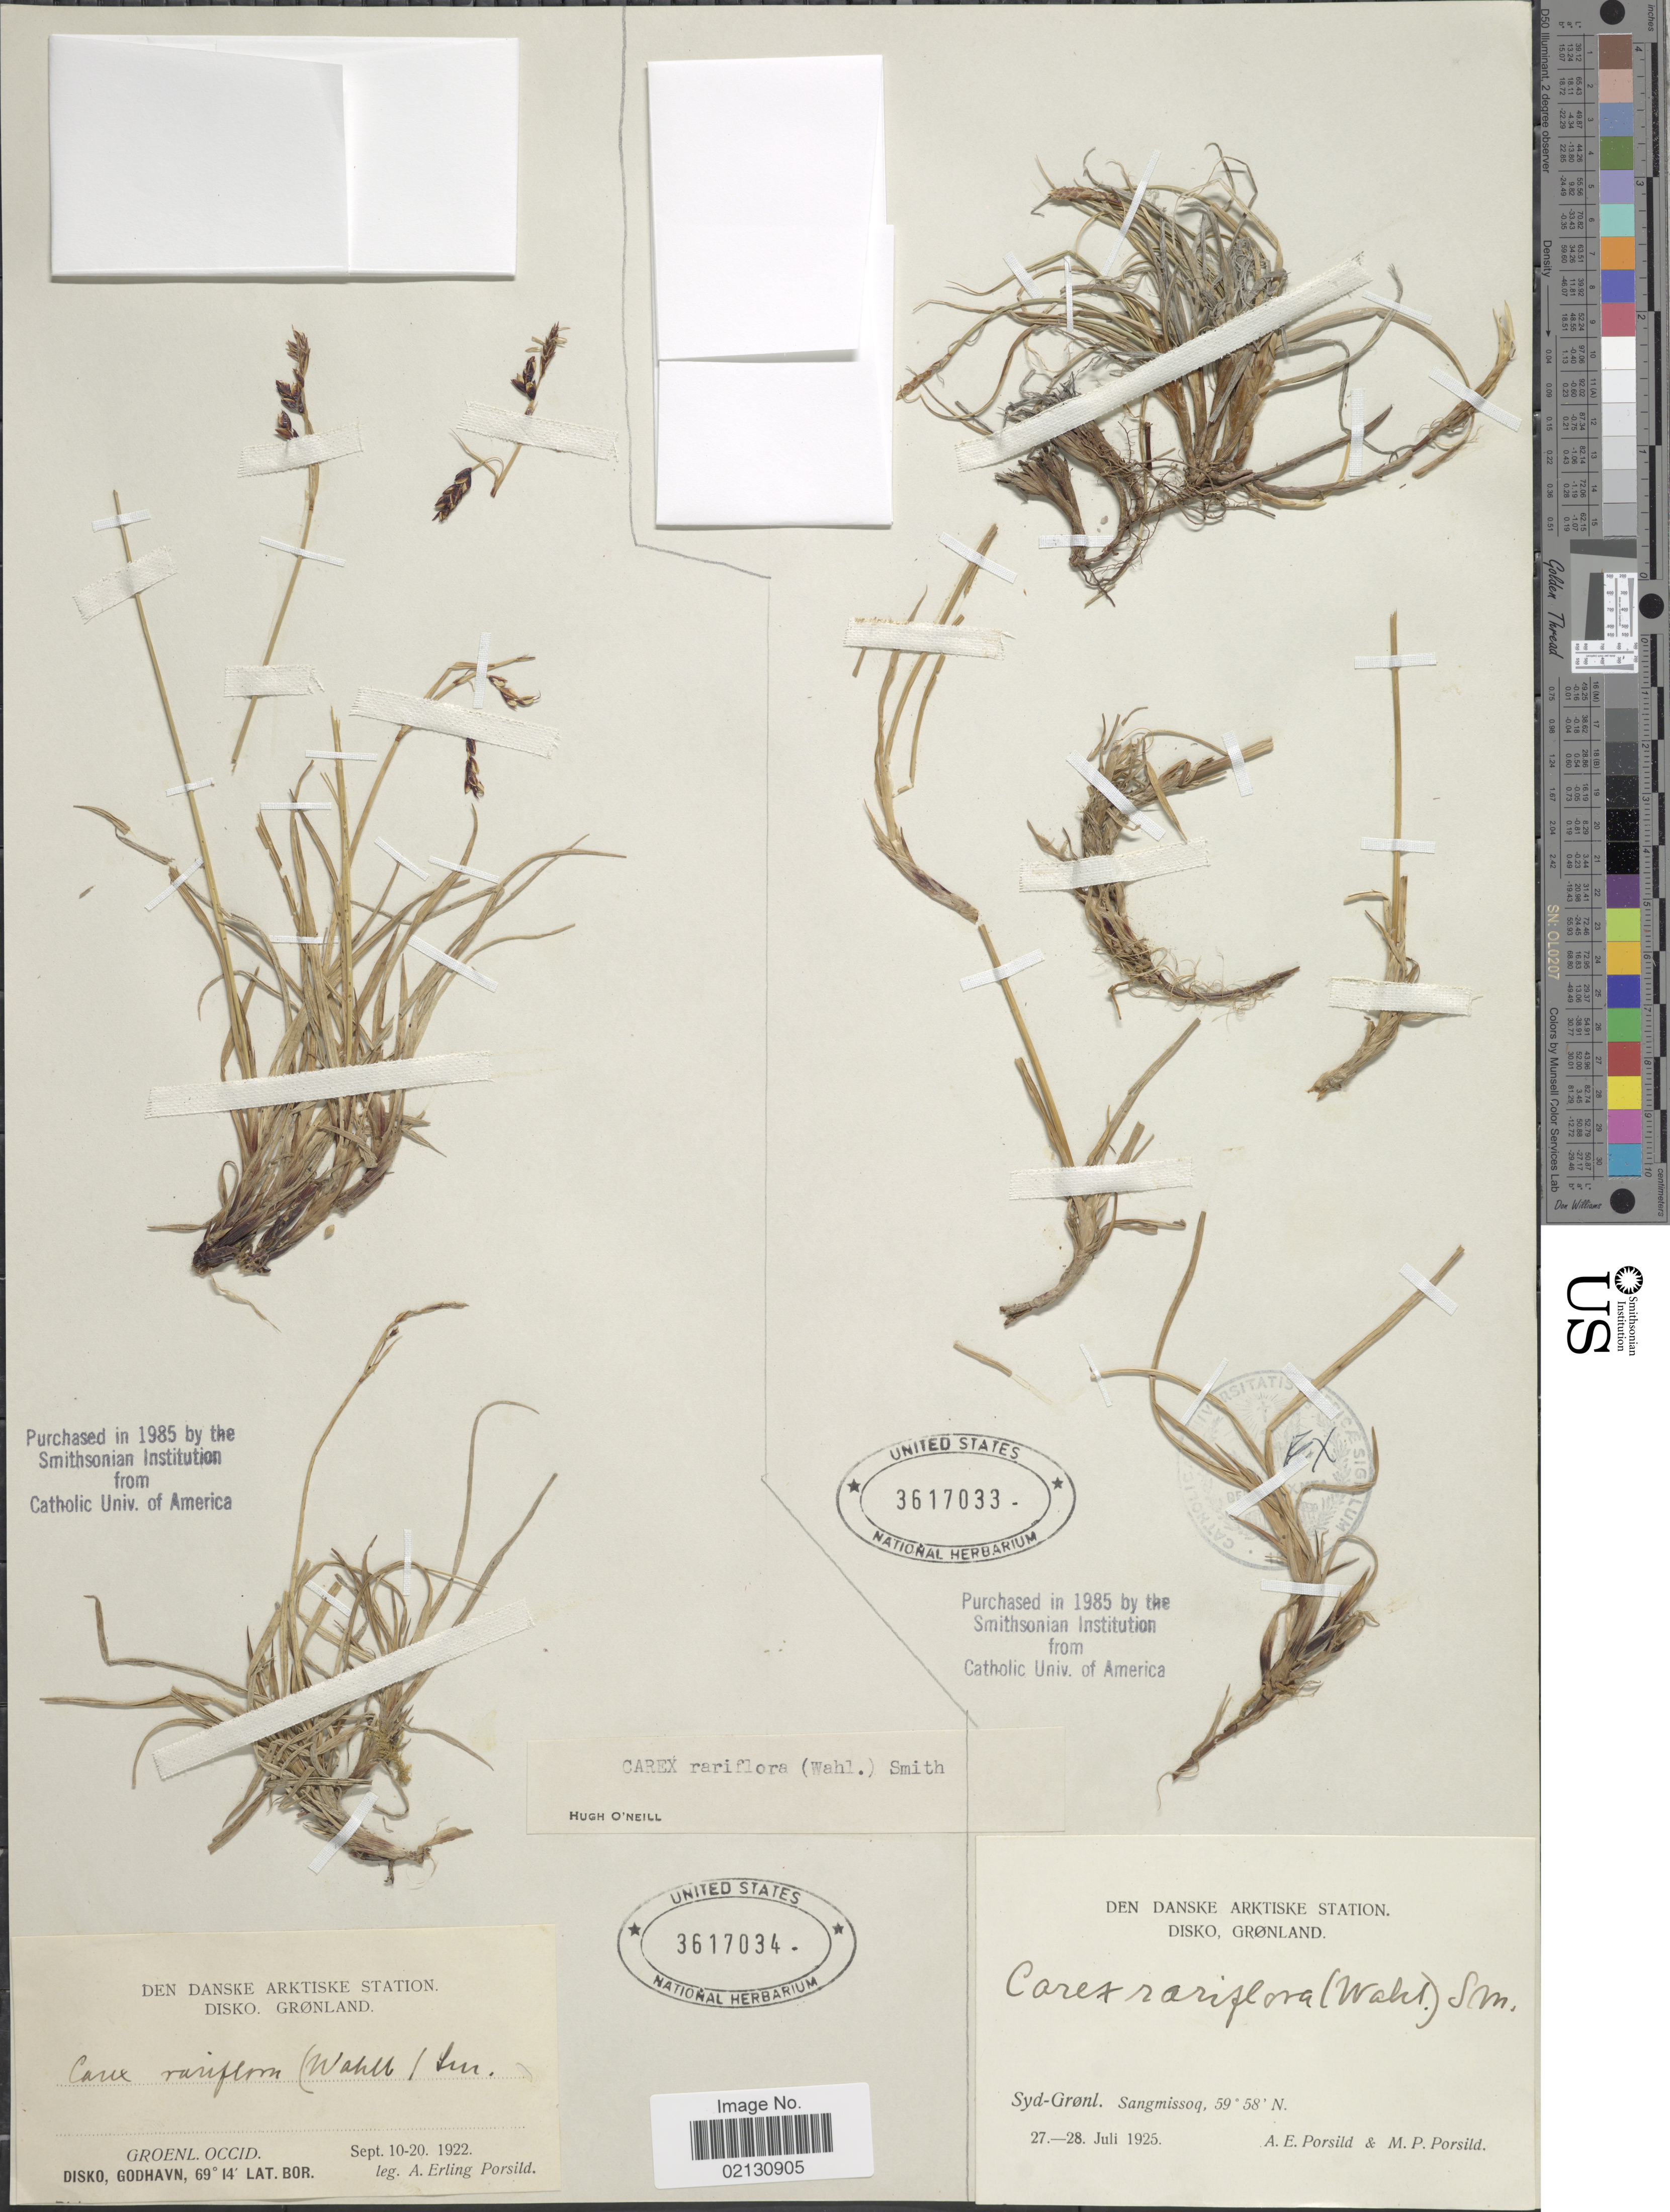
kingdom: Plantae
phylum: Tracheophyta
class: Liliopsida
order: Poales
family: Cyperaceae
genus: Carex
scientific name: Carex rariflora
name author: (Wahlenb.) Sm.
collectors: A. E. Porsild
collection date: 1922-09-10/1922-09-20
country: Greenland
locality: Groenl. occid. Disko, Godhavn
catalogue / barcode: US 3617034-2